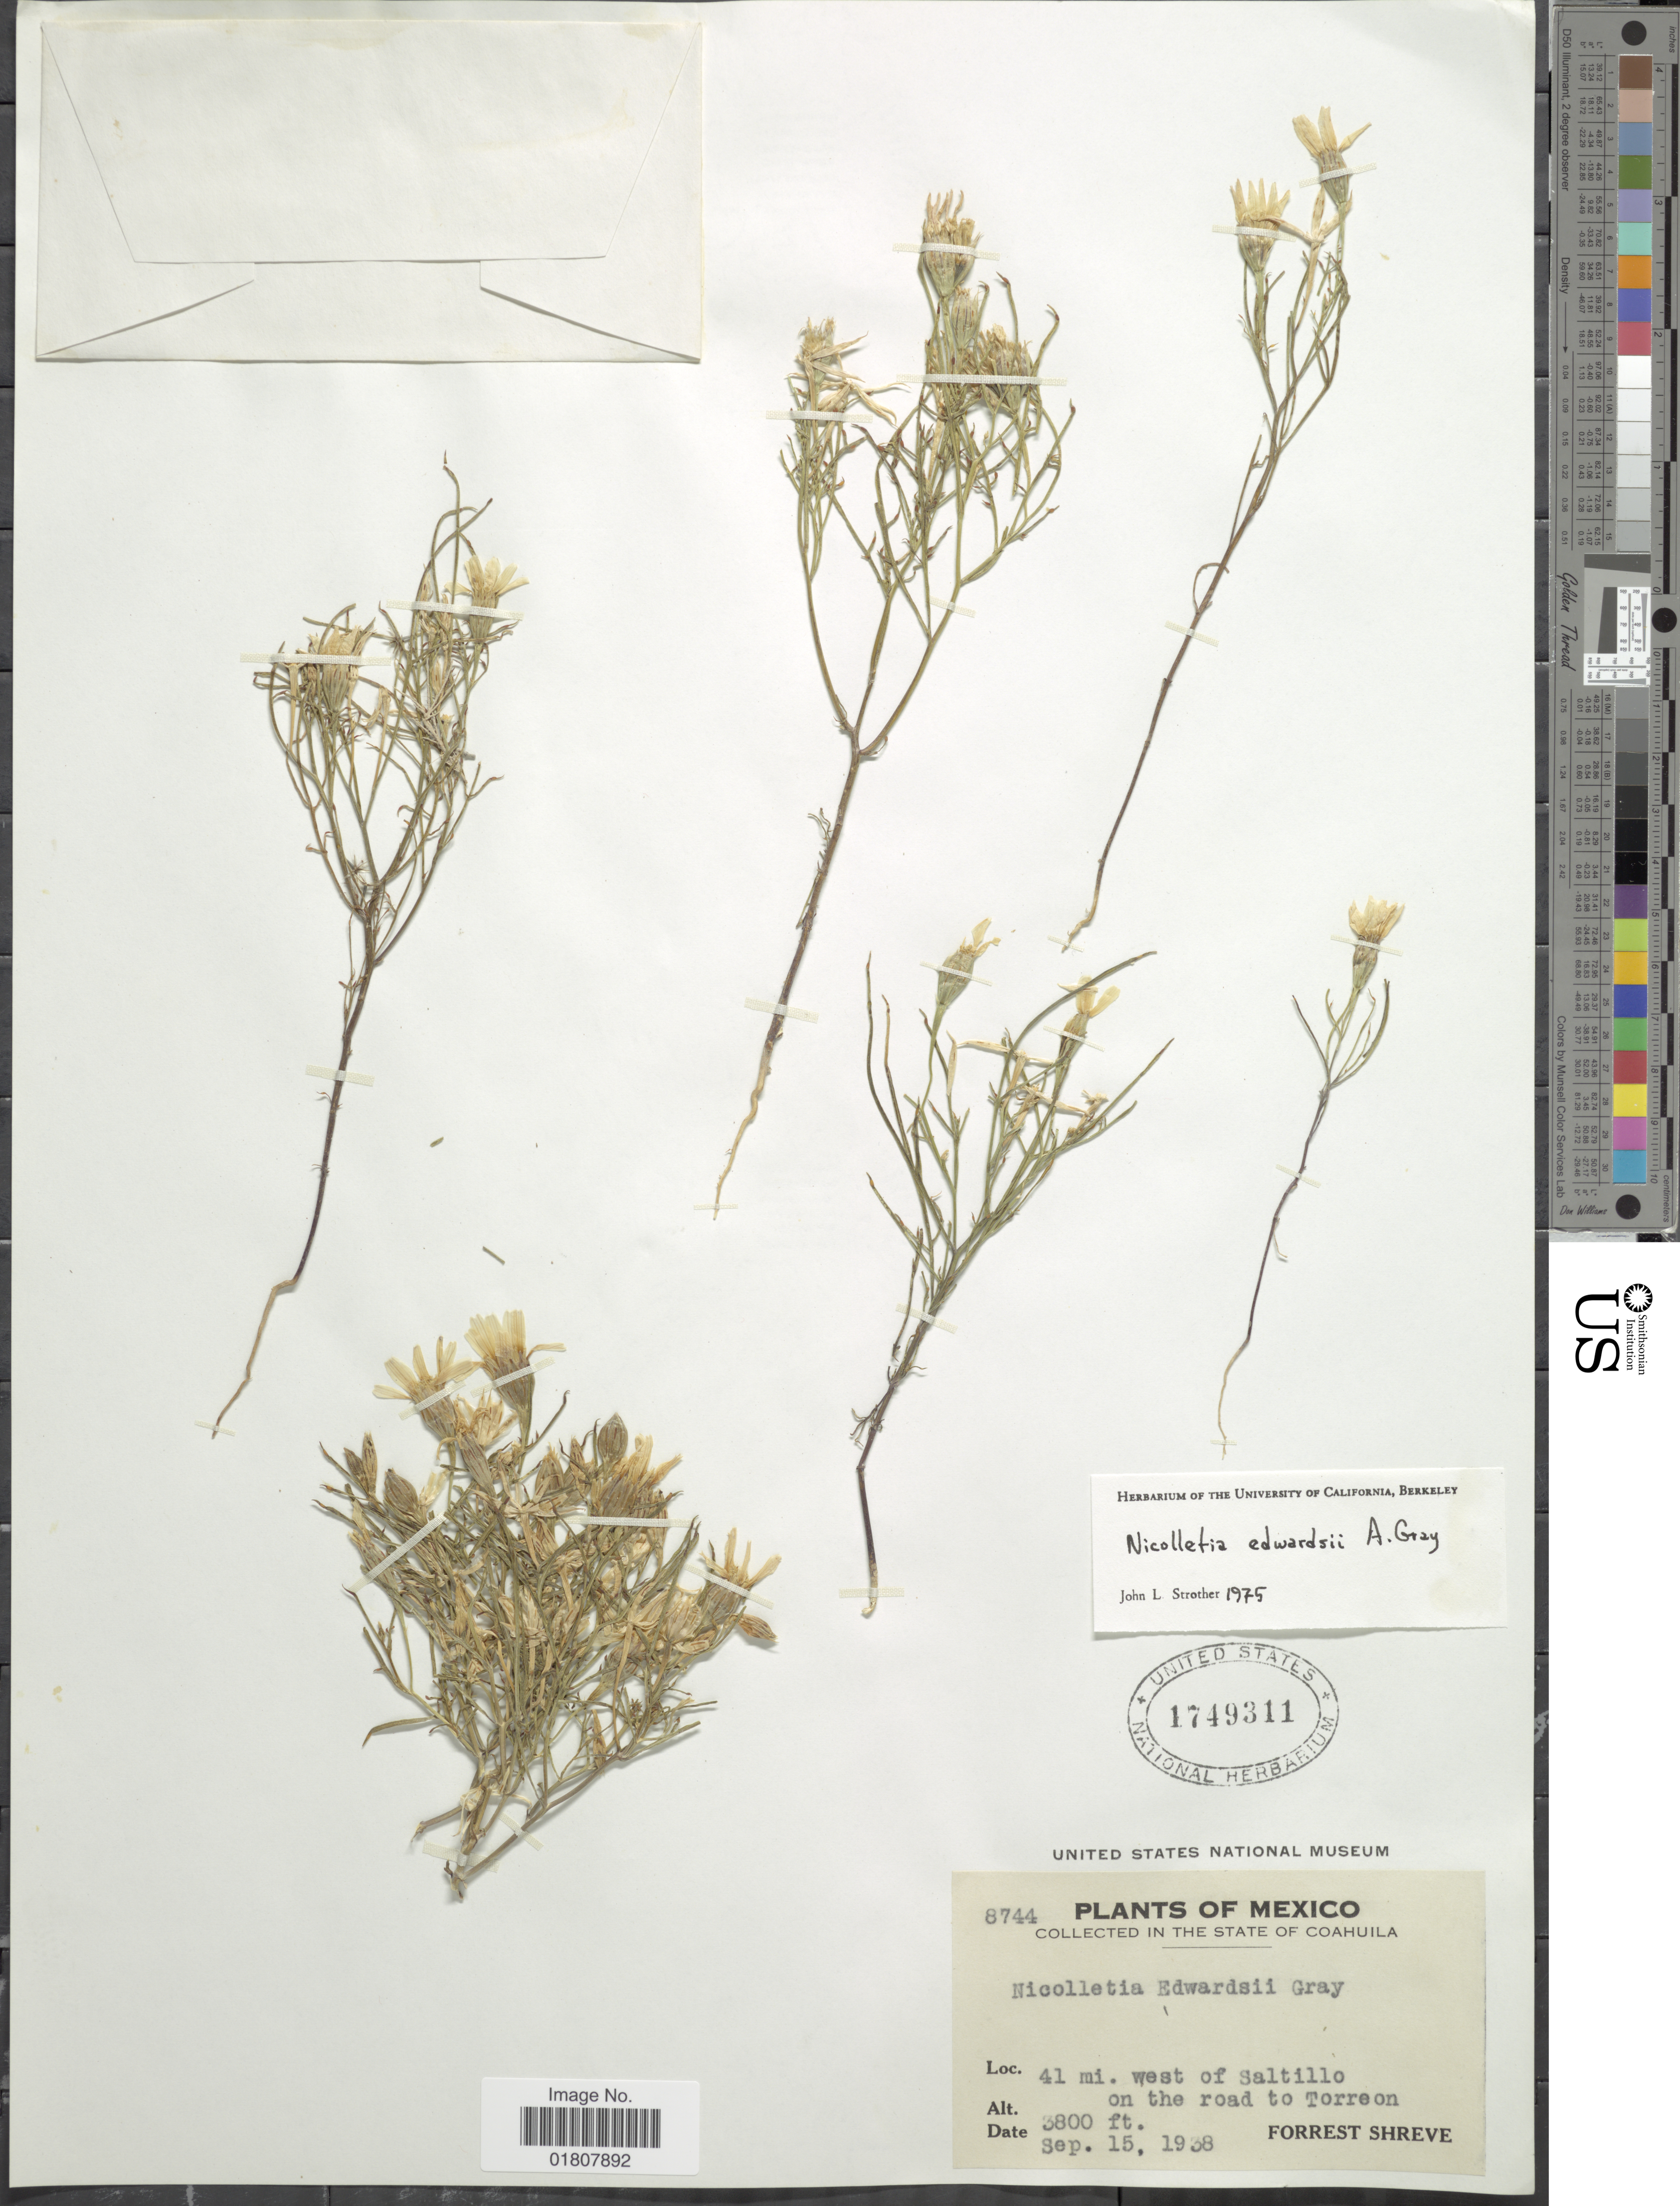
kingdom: Plantae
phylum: Tracheophyta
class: Magnoliopsida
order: Asterales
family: Asteraceae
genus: Nicolletia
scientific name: Nicolletia edwardsii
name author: A. Gray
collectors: F. Shreve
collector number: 8744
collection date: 1938-09-15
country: Mexico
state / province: Coahuila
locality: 41 mi west of Saltillo on the road to Torre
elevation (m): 1158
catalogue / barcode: US 1749311